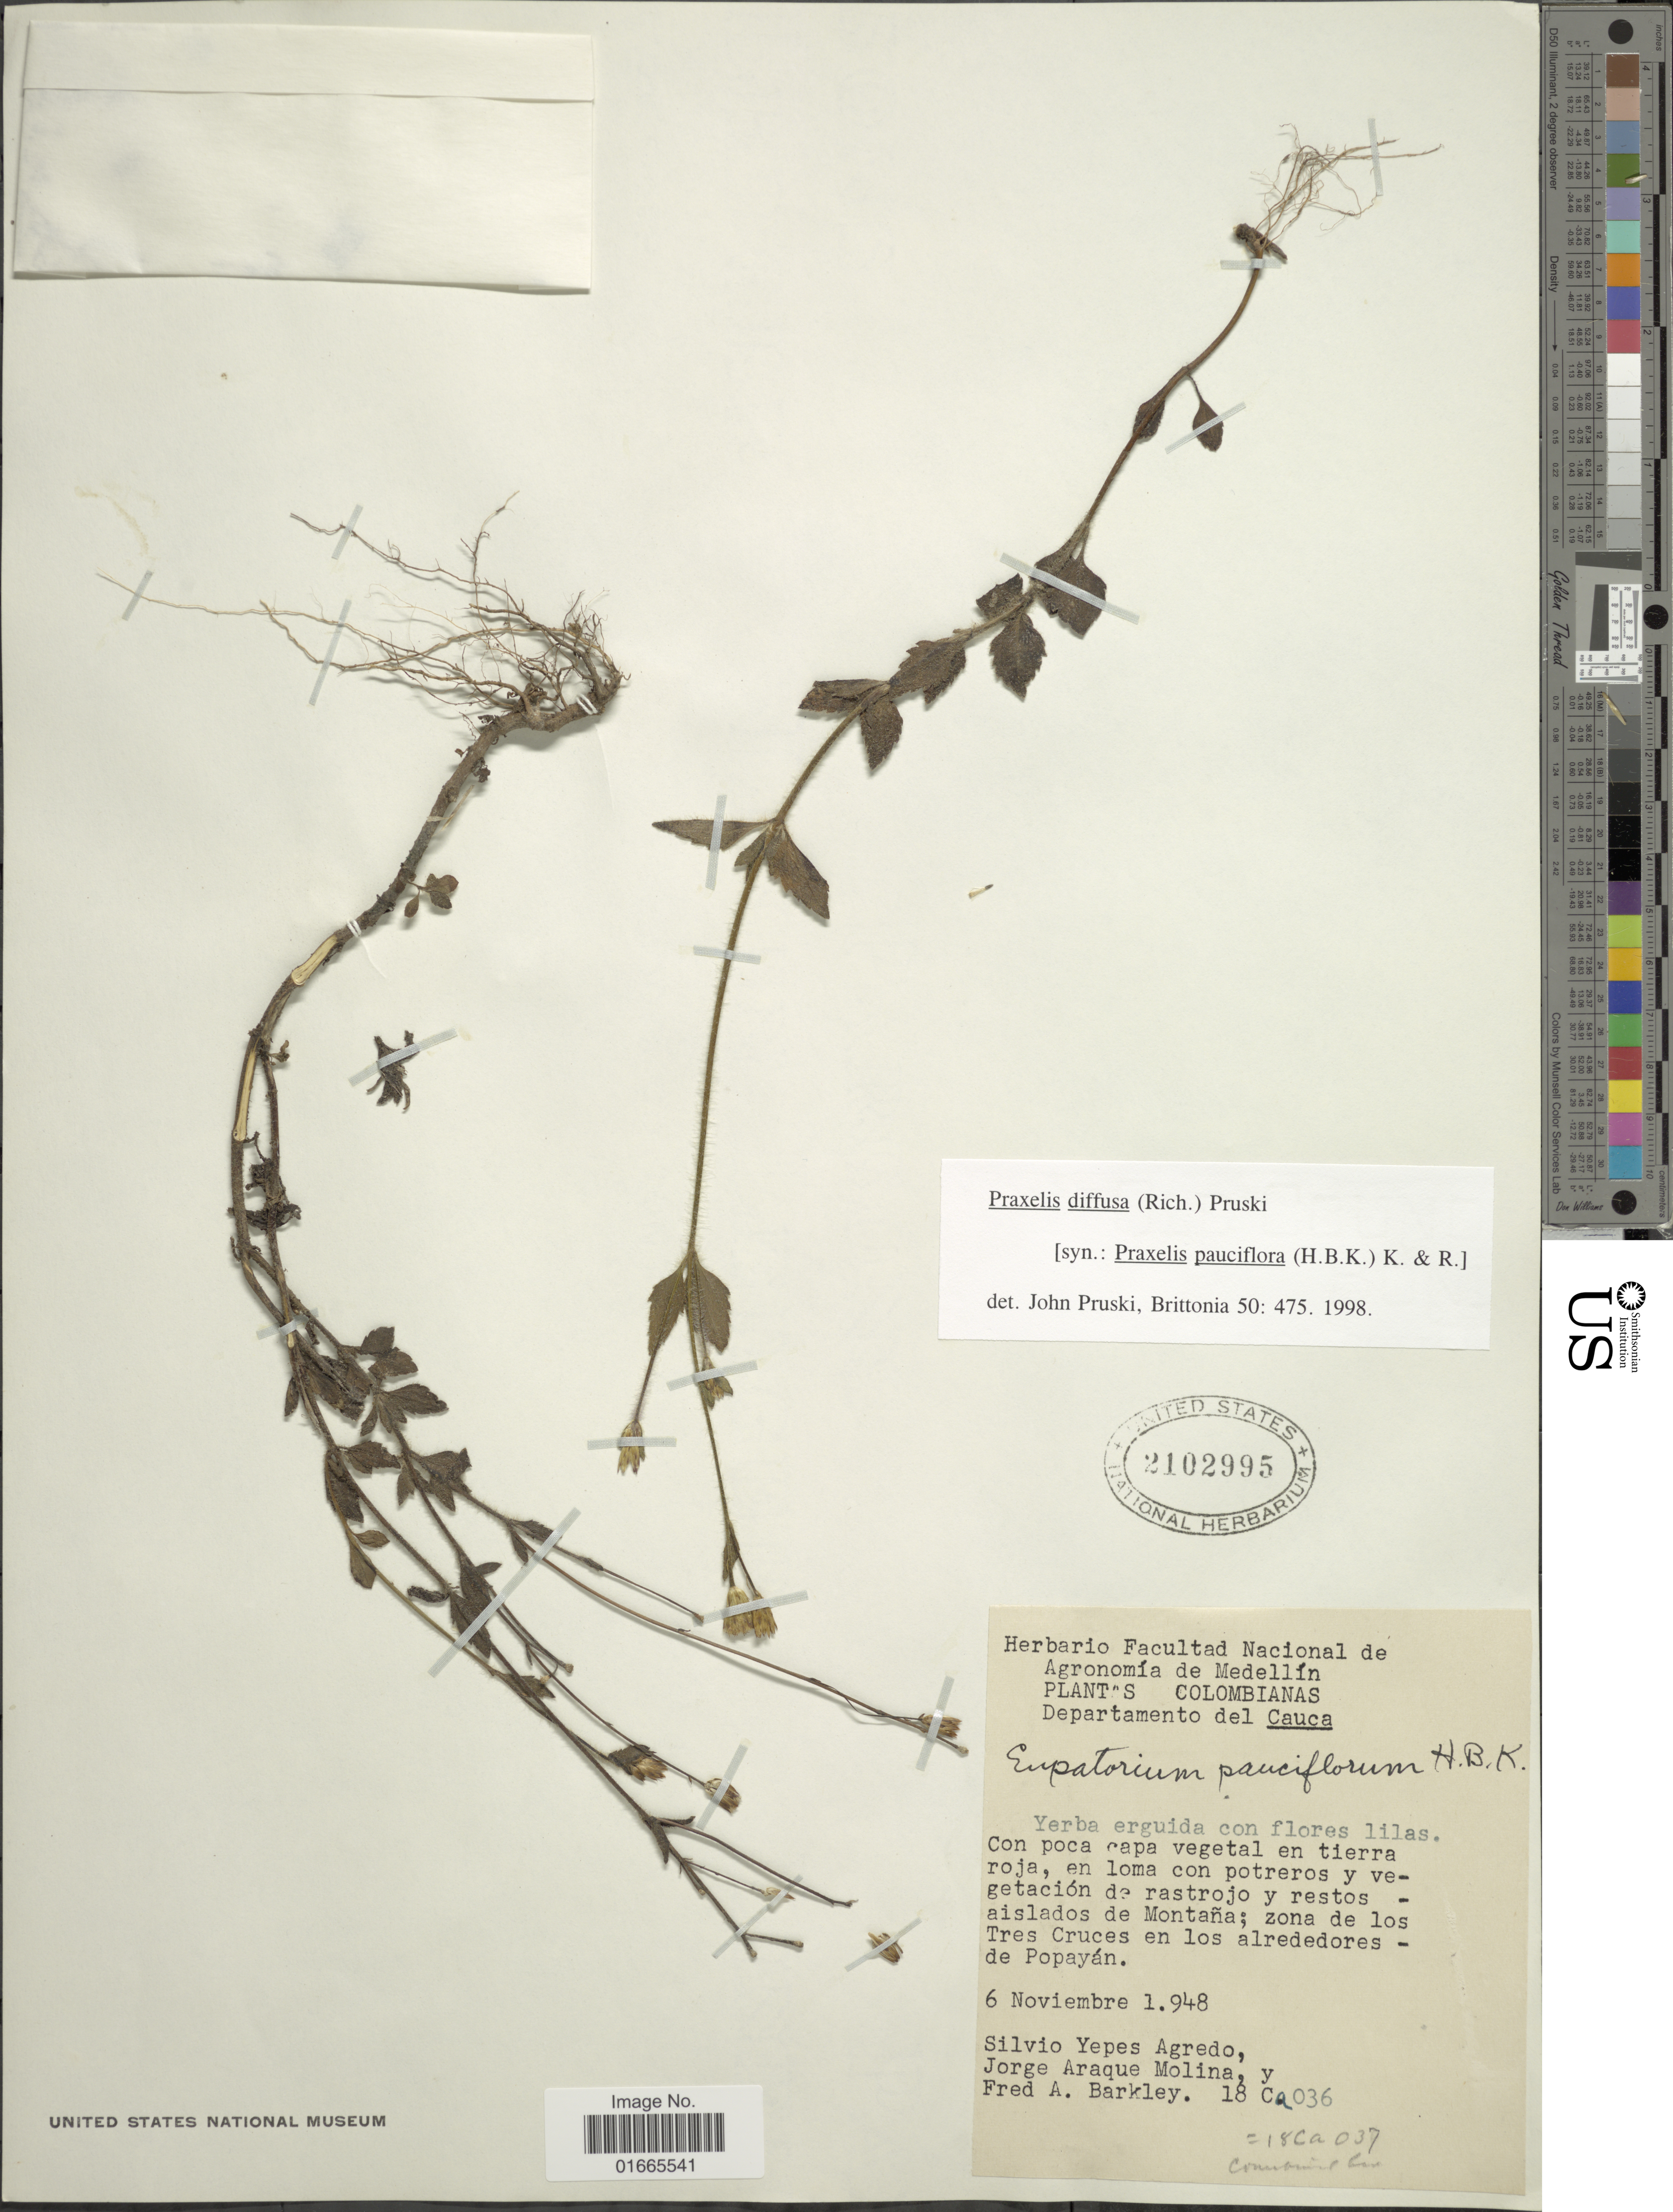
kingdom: Plantae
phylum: Tracheophyta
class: Magnoliopsida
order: Asterales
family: Asteraceae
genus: Praxelis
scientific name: Praxelis diffusa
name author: (Rich.) Pruski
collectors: S. Y. Agredo, J. Araque Molina & F. A. Barkley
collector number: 18C036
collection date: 1948-11-06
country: Colombia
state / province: Valle del Cauca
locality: Departamento del Cauca,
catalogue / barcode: US 2102995